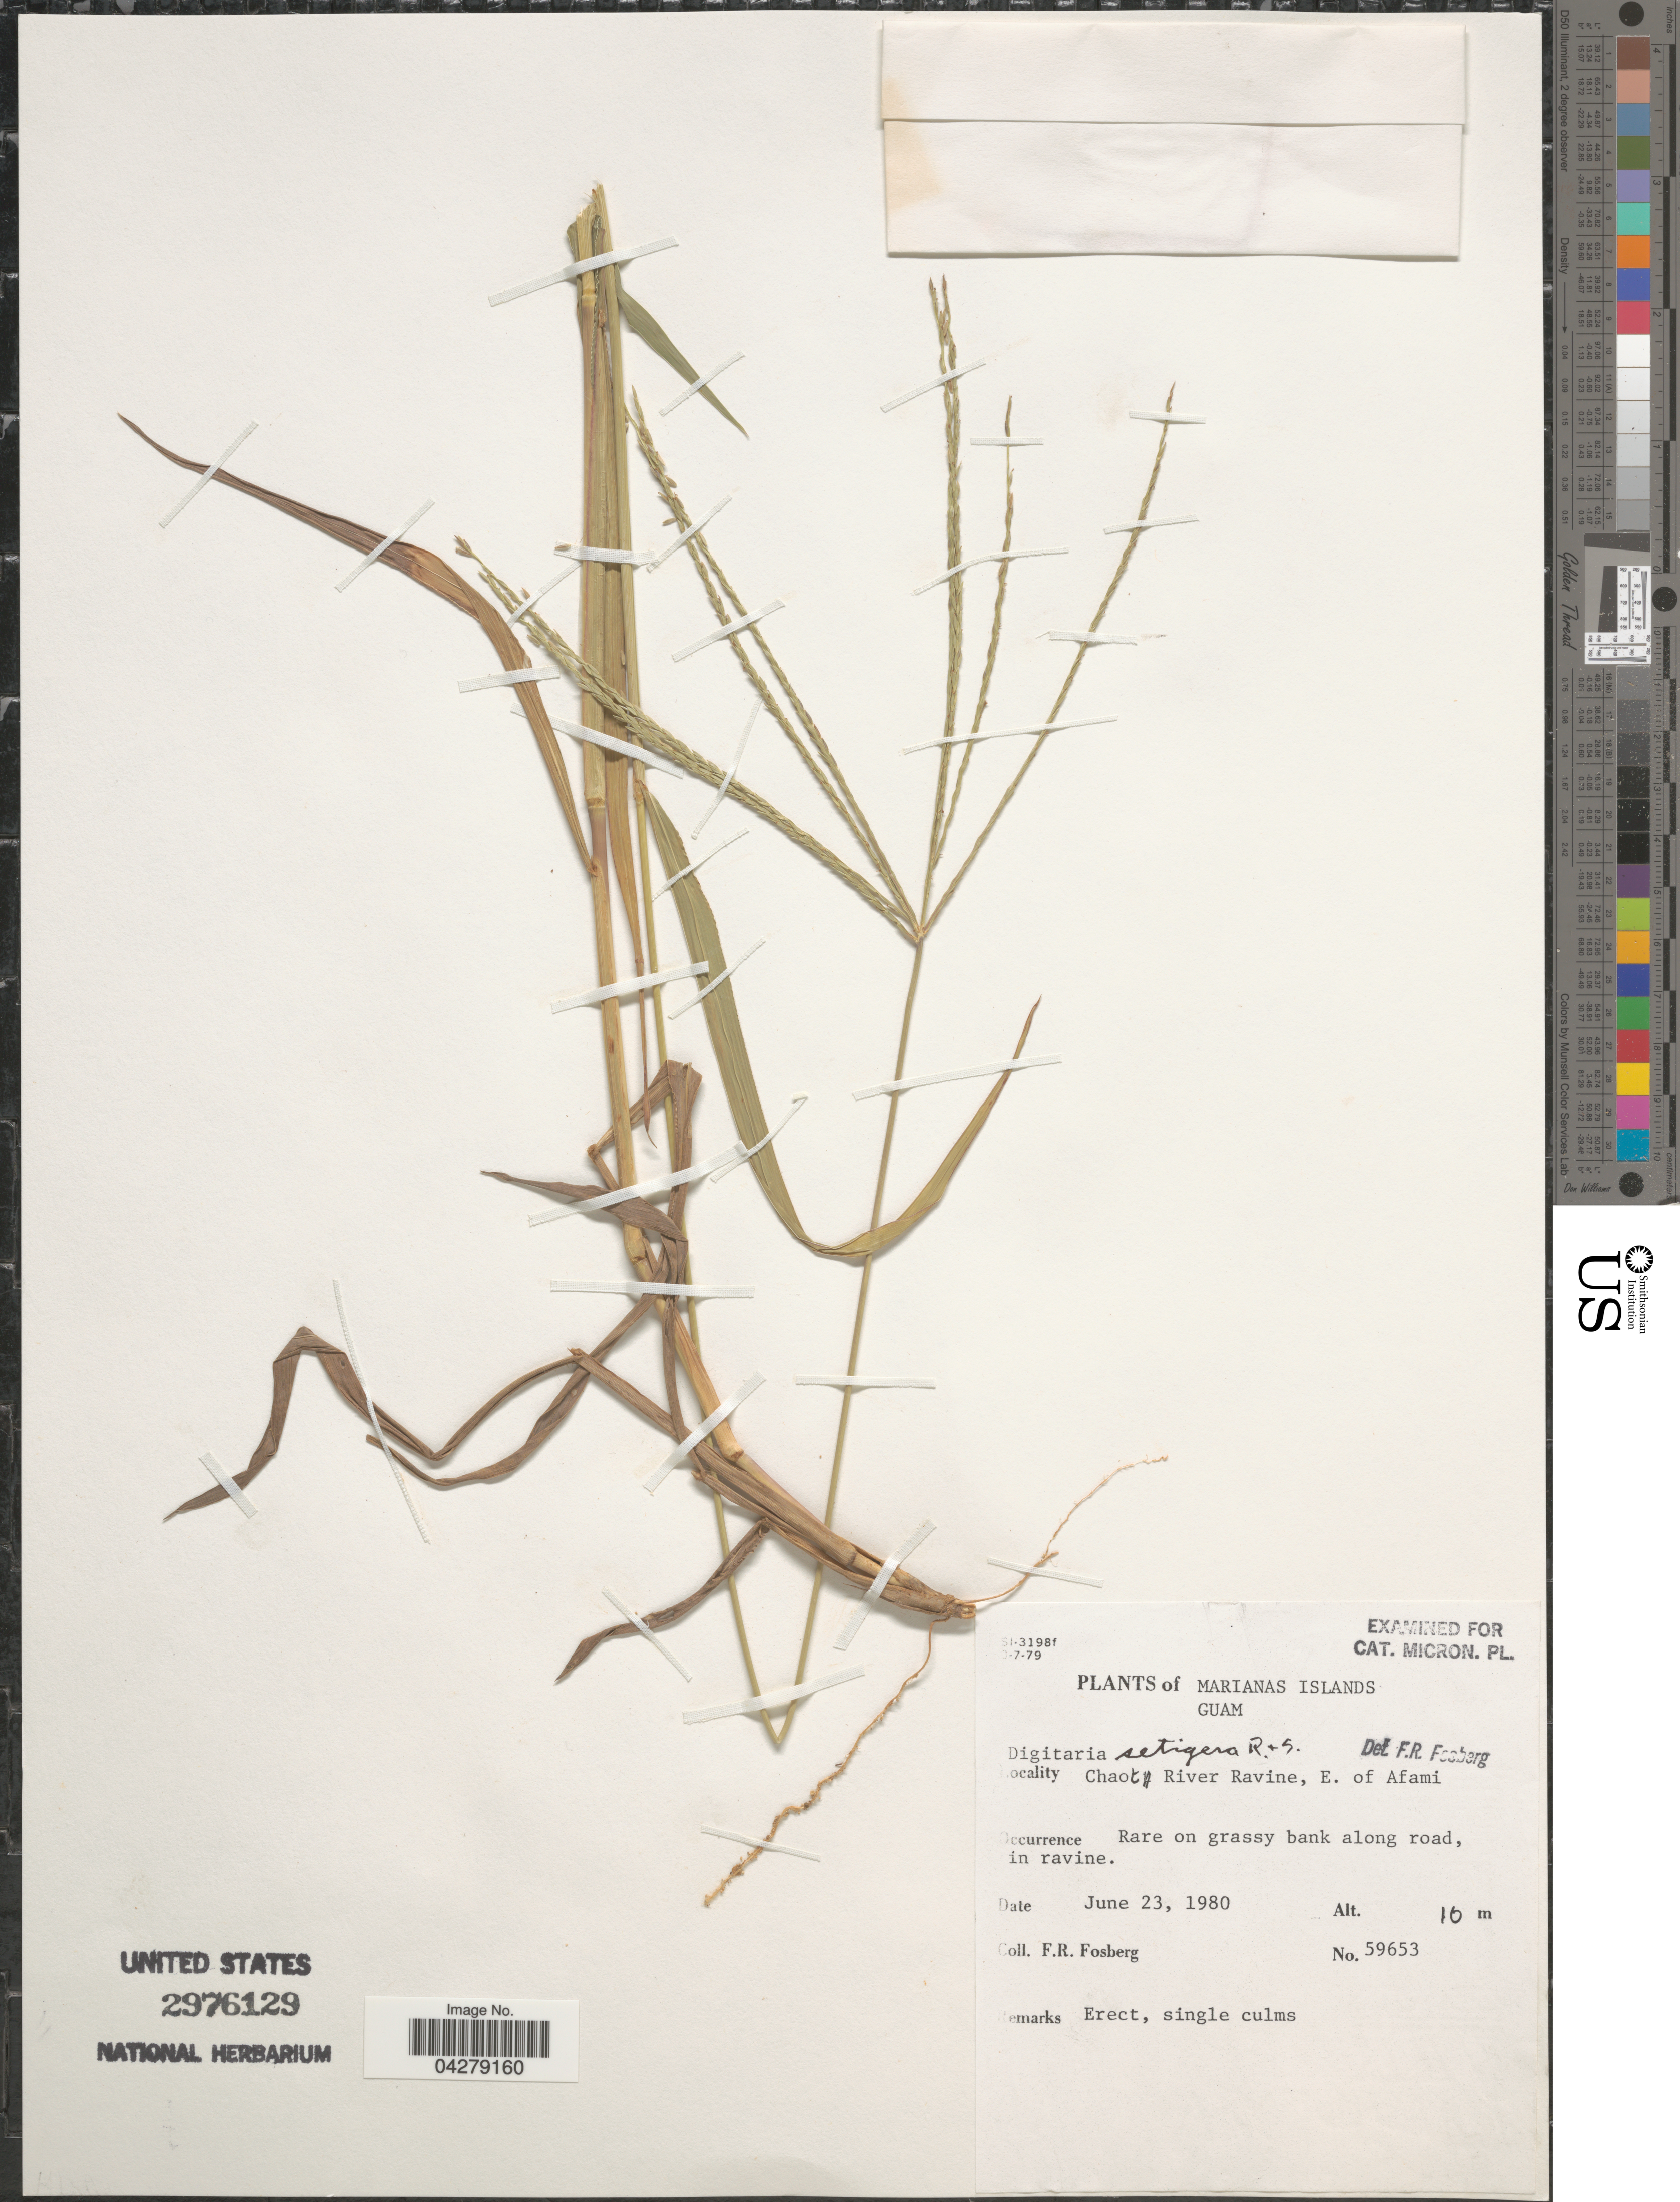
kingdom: Plantae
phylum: Tracheophyta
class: Liliopsida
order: Poales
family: Poaceae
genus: Digitaria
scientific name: Digitaria setigera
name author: Roth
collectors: F. R. Fosberg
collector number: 59653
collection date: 1980-06-23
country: Guam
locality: Marianas Islands. Chaota River Ravine, E. of Afami.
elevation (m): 16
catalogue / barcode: US 2976129